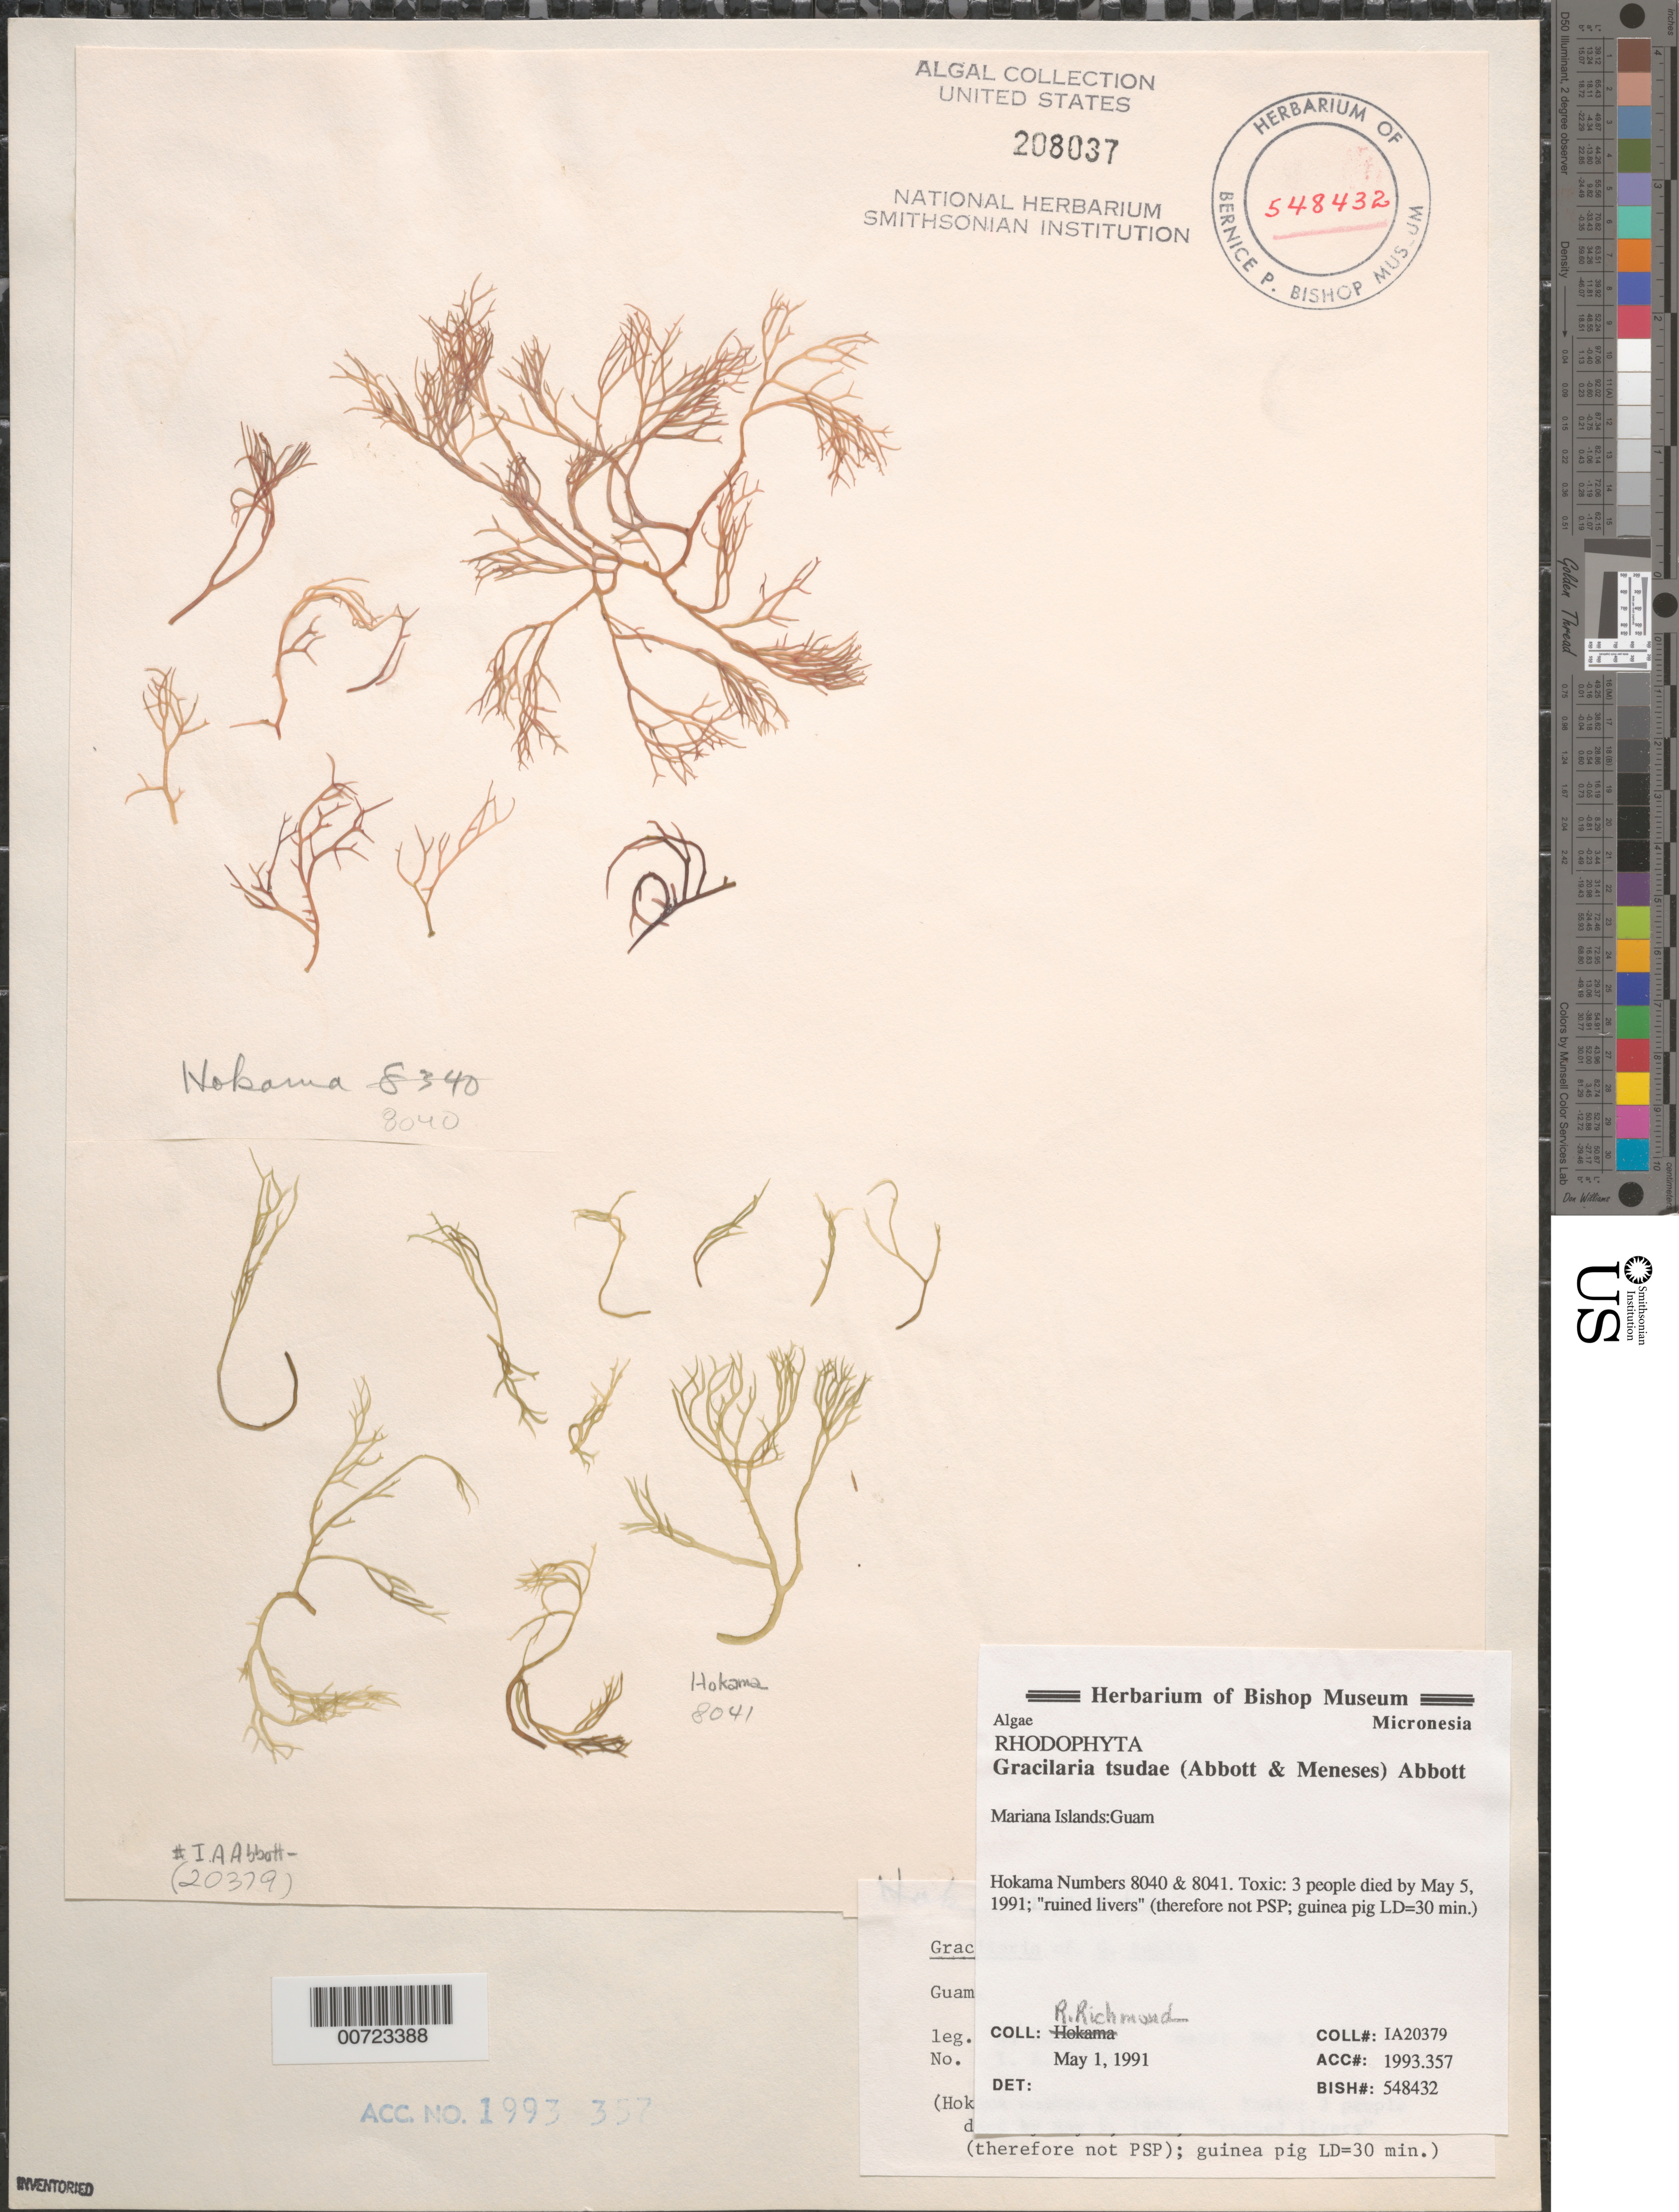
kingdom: Plantae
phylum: Rhodophyta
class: Florideophyceae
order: Gracilariales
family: Gracilariaceae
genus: Gracilaria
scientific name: Gracilaria tsudae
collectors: R. Richmond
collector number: IAA 20379 & Hokama 8040 & Hokama 8041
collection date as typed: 01 May 1991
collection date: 1991-05-01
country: Guam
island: Guam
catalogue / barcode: US 208037